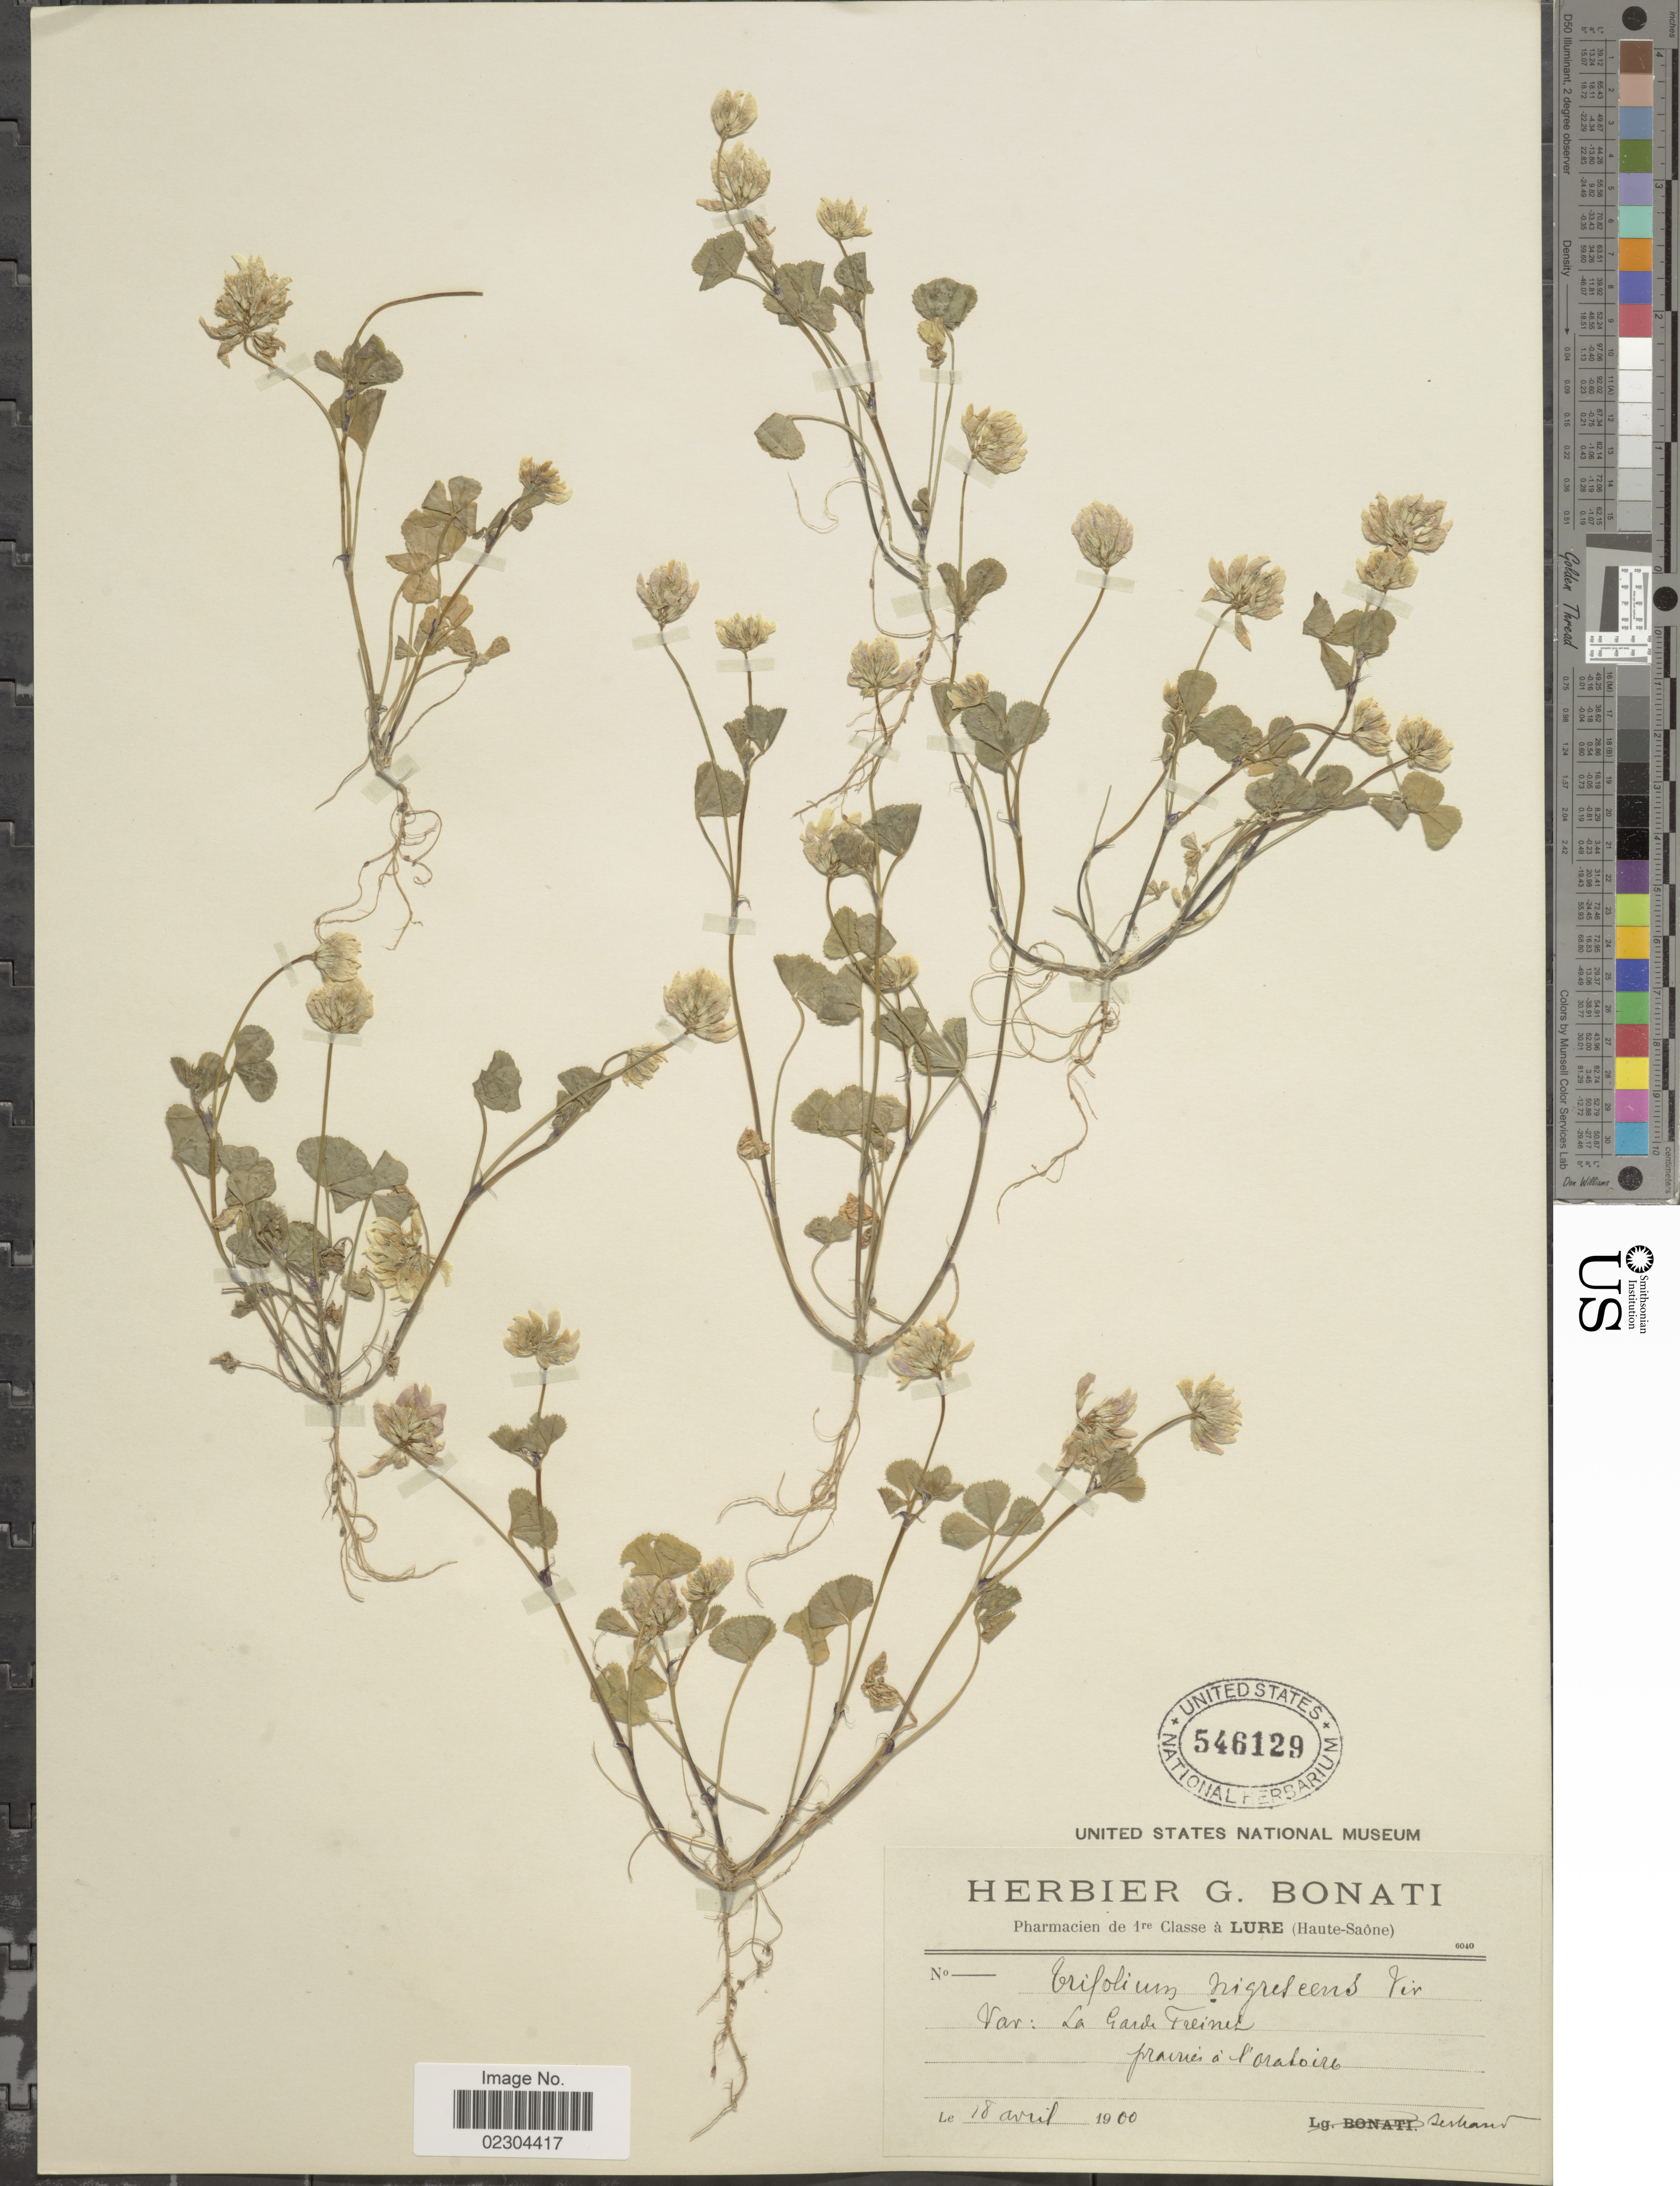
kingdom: Plantae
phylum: Tracheophyta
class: Magnoliopsida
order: Fabales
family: Fabaceae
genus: Trifolium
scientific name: Trifolium nigrescens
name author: Viv.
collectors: Berhaut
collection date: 1900-04-18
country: France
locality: Var: La Garde Trenet prairie a l'araloire [interpreted]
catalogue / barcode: US 546129